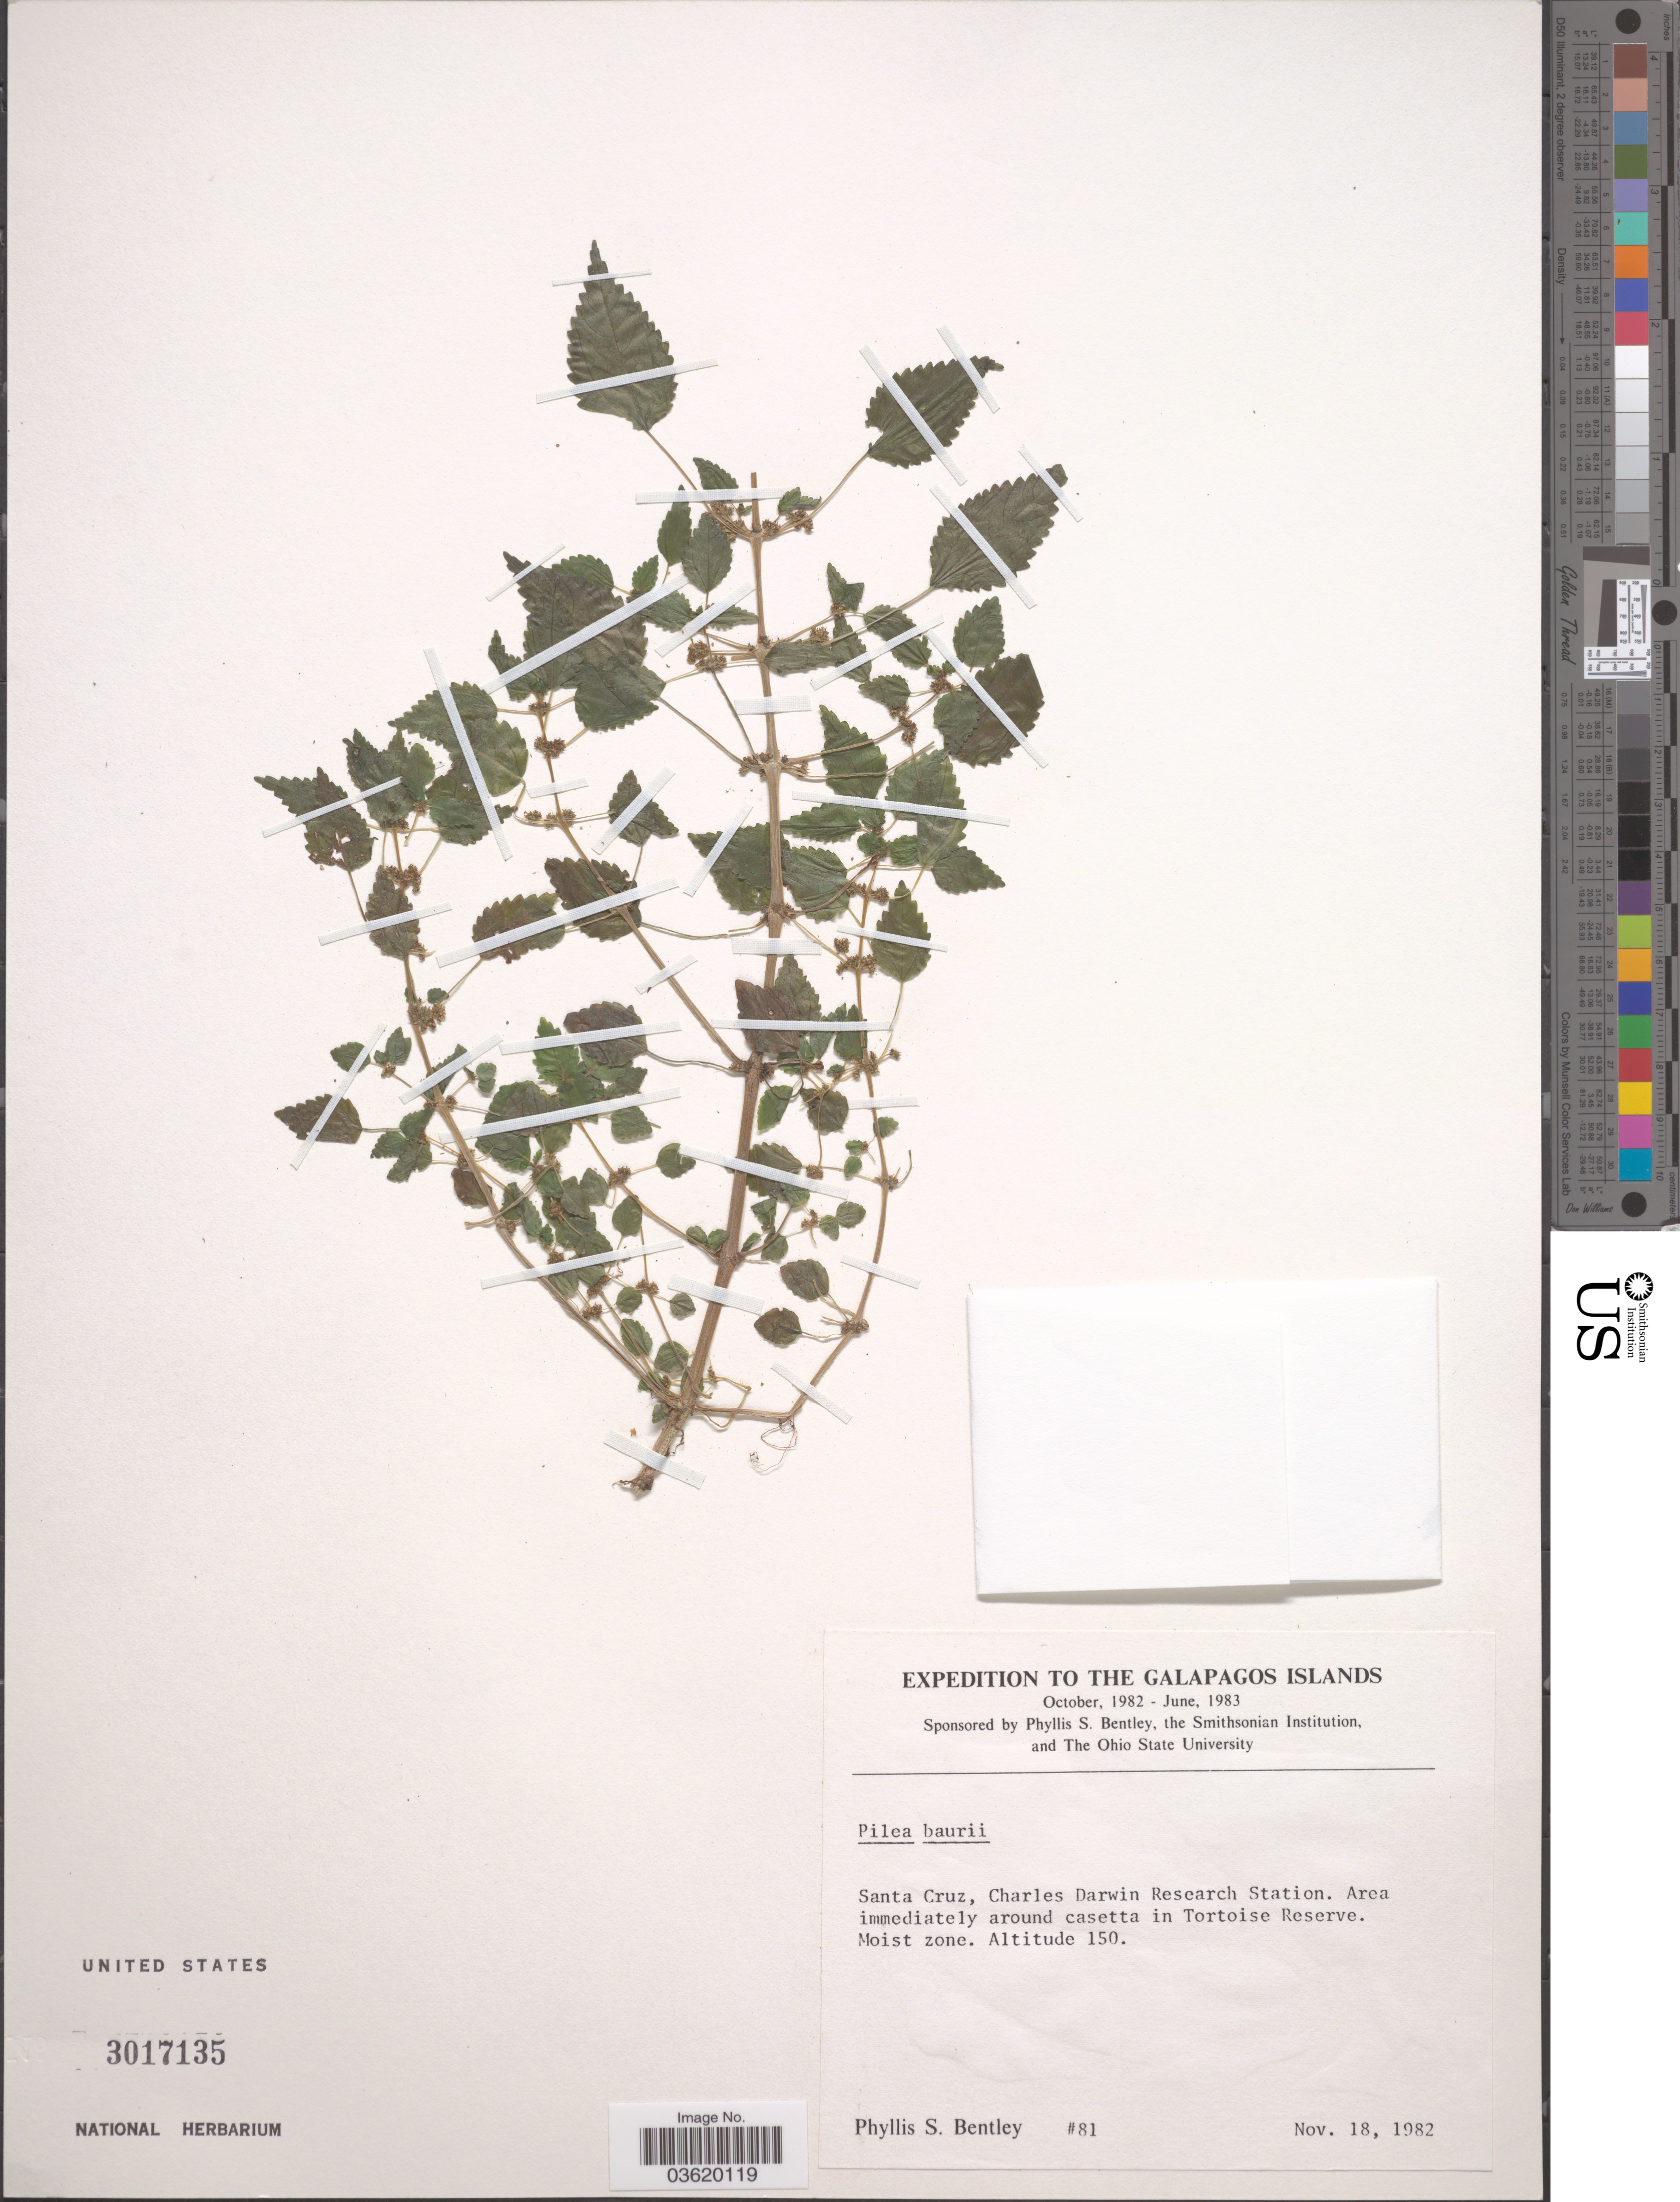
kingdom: Plantae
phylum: Tracheophyta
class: Magnoliopsida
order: Rosales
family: Urticaceae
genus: Pilea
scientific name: Pilea baurii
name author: B.L. Rob.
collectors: P. S. Bentley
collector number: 81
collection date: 1982-11-18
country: Ecuador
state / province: Colón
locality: The Galapagos Islands. Santa Cruz, Charles Darwin Research Station. Area immediately around casetta in Tortoise Reserve.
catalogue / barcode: US 3017135